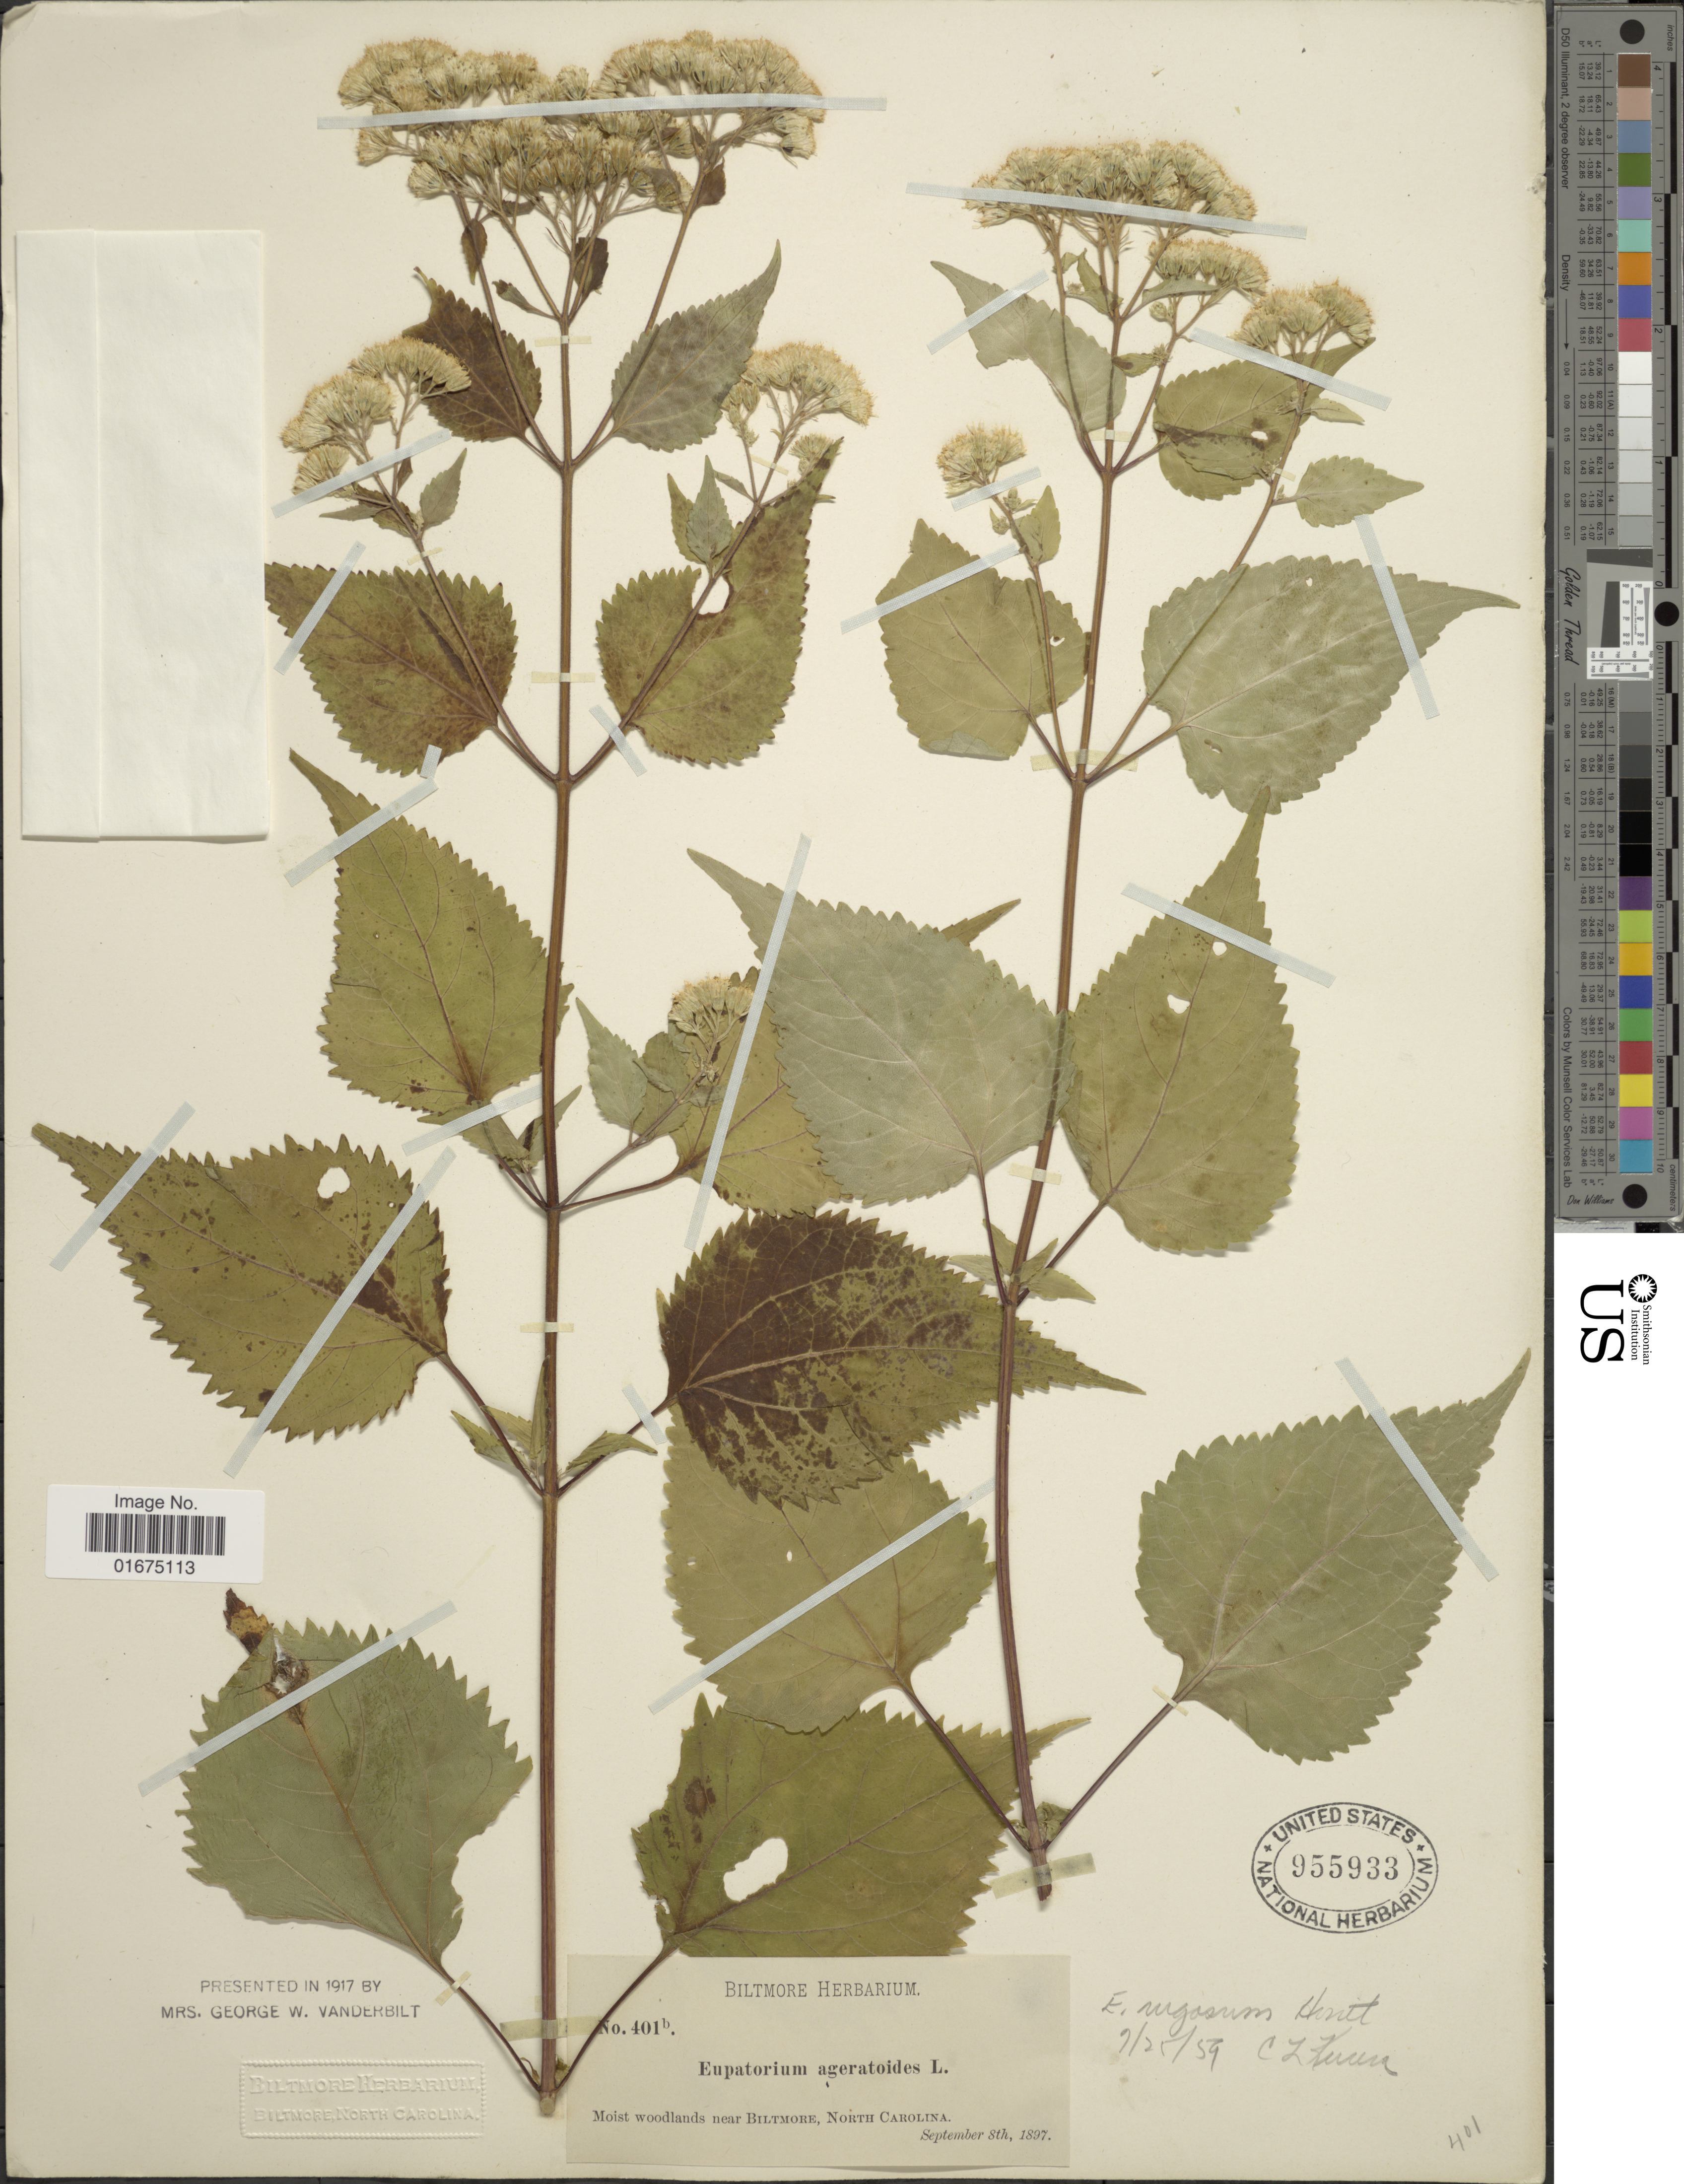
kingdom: Plantae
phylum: Tracheophyta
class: Magnoliopsida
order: Asterales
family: Asteraceae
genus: Ageratina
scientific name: Ageratina altissima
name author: (L.) R.M. King & H. Rob.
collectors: ex herb. Biltmore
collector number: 401b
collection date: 1897-09-08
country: United States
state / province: North Carolina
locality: Moist woodlands near Biltmore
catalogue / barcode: US 955933